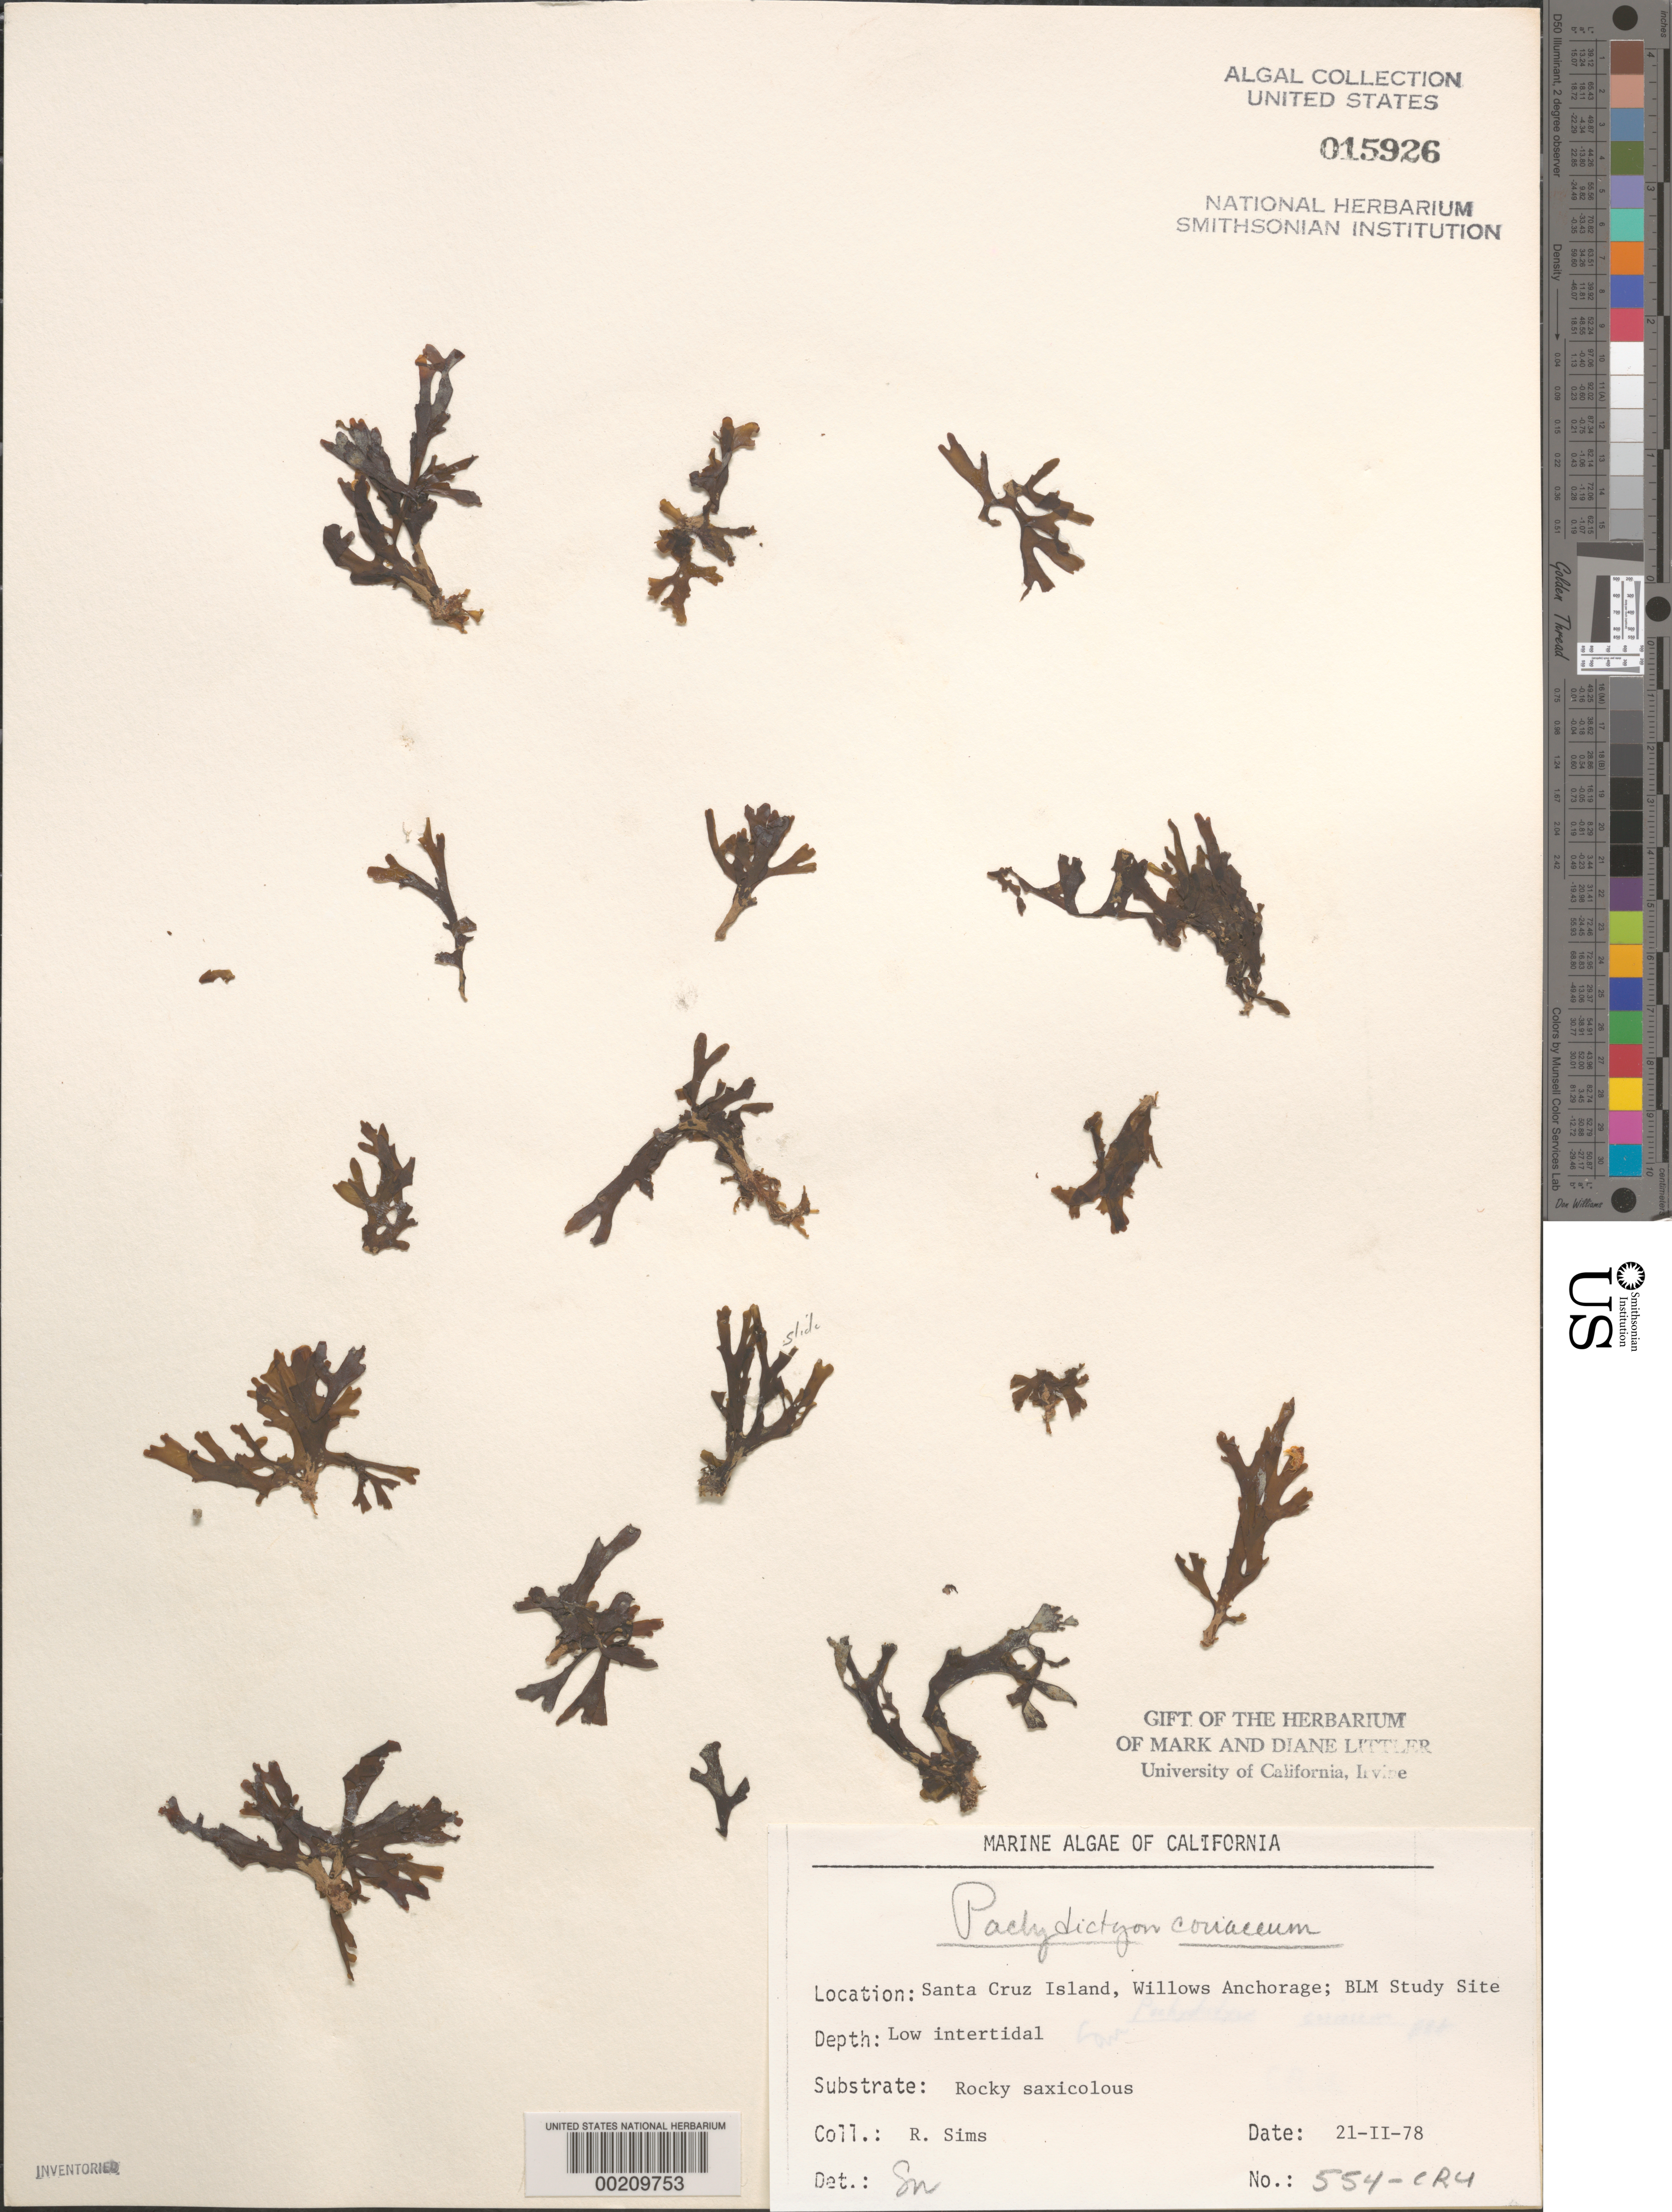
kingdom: Chromista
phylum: Ochrophyta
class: Phaeophyceae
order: Dictyotales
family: Dictyotaceae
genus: Pachydictyon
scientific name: Pachydictyon coriaceum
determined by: Murray, S. N.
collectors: R. H. Sims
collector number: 554-cru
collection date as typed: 21 Feb 1978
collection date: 1978-02-21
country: United States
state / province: California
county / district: Santa Barbara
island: Santa Cruz Island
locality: Willows Anchorage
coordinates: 33 57'43"N, 119 45'16"W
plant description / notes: BLM-SOCALBIGHT Rocky Intertidal Survey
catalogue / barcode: US 15926